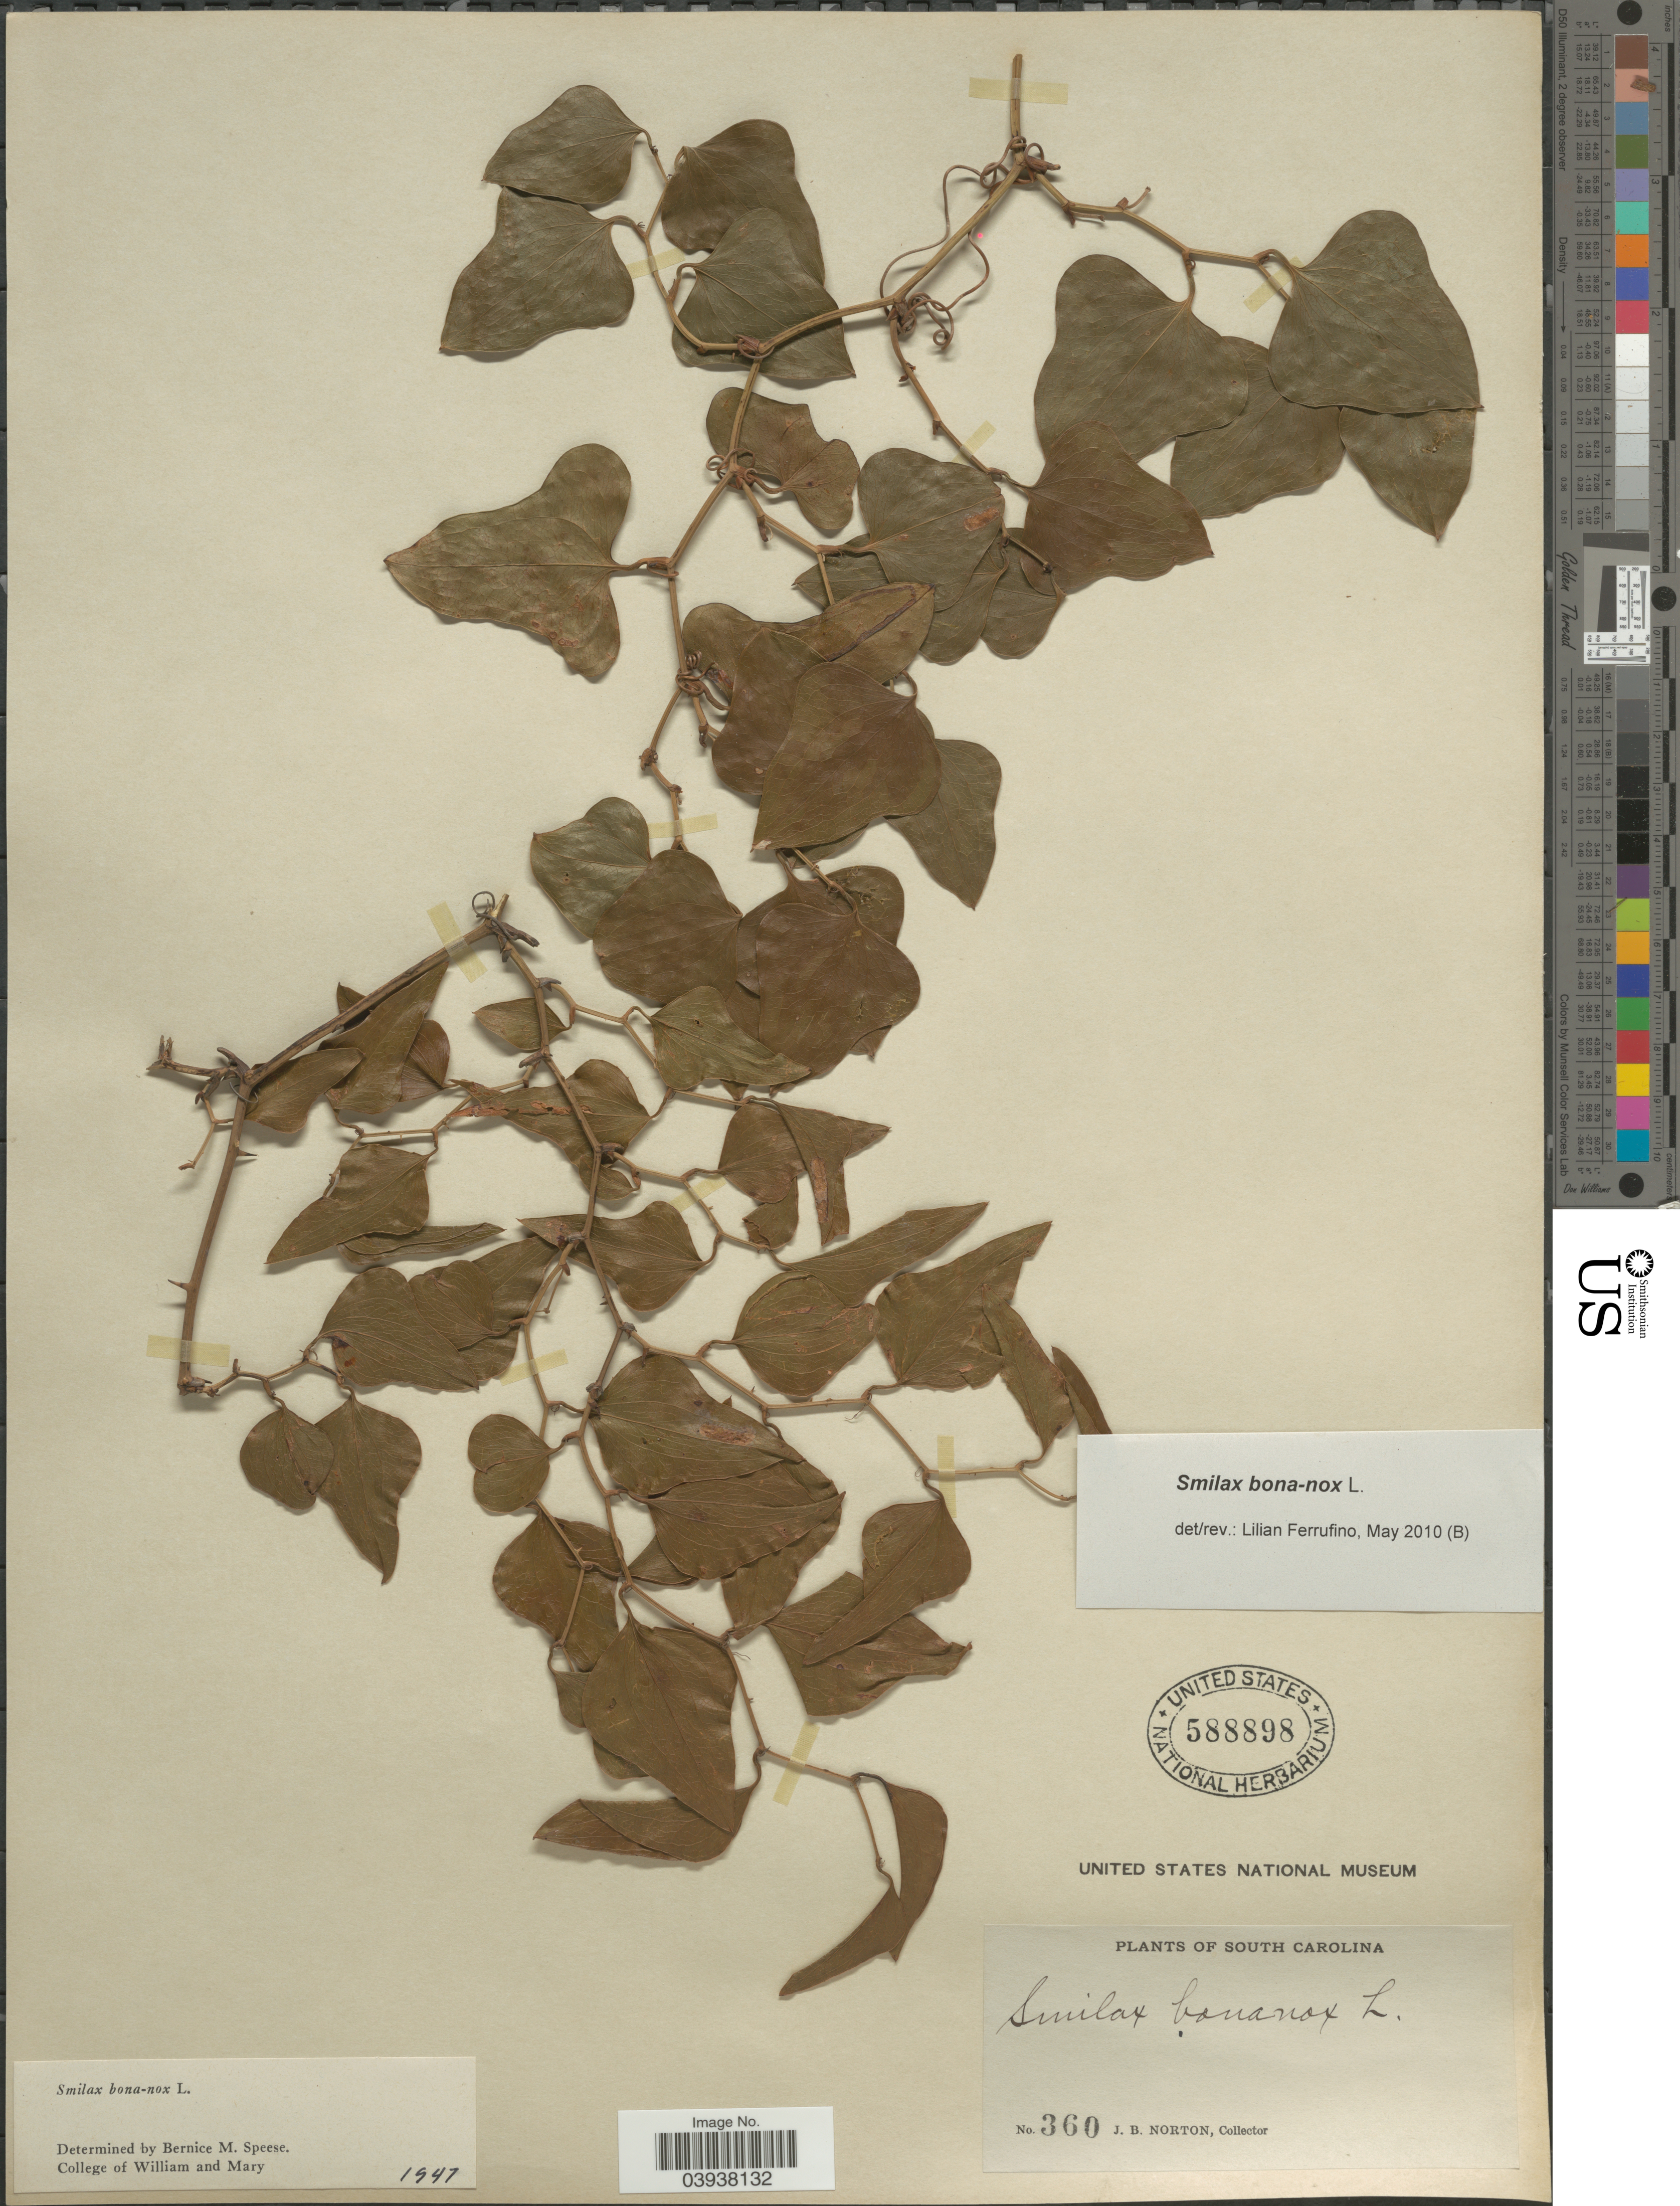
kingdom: Plantae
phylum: Tracheophyta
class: Liliopsida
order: Liliales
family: Smilacaceae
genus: Smilax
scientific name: Smilax bona-nox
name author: L.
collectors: J. B. Norton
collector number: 360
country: United States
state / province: South Carolina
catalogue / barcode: US 588898